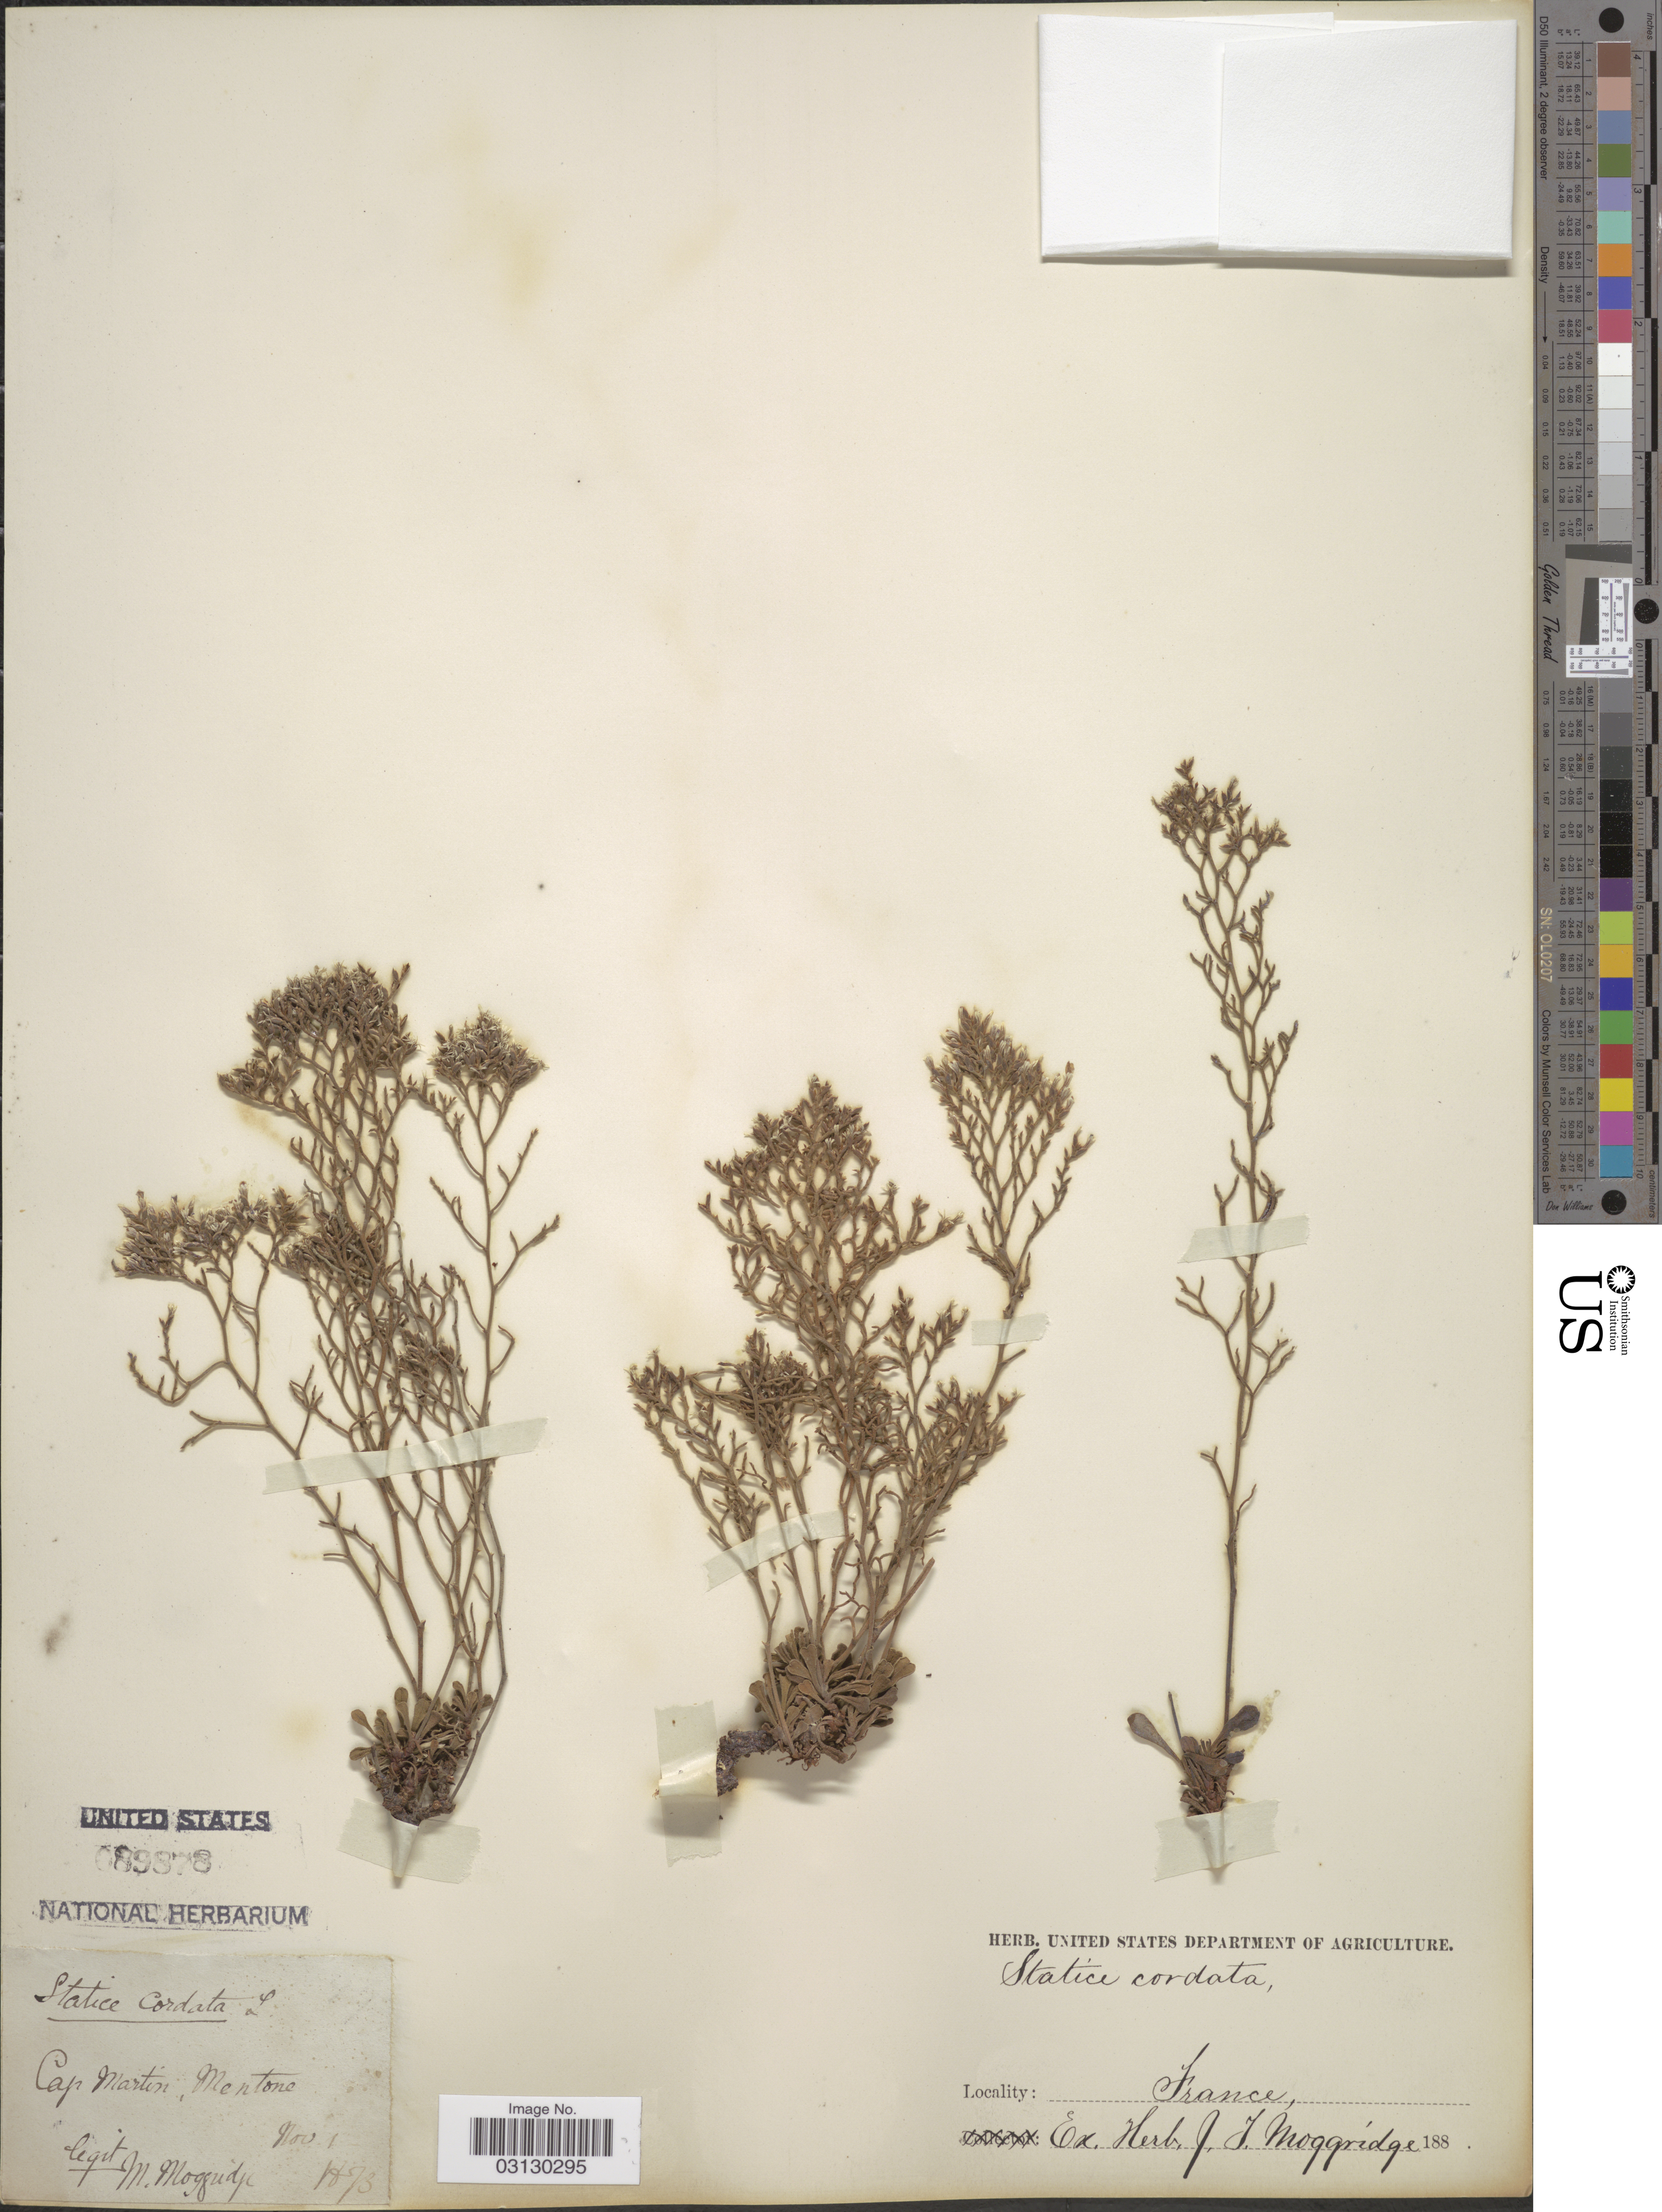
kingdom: Plantae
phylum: Tracheophyta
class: Magnoliopsida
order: Caryophyllales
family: Plumbaginaceae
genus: Limonium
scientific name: Limonium cordatum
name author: (L.) Mill.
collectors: M. Moggridge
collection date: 1873-11-01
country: France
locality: Cap Martin [interpreted], Mentone.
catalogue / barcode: US 89878